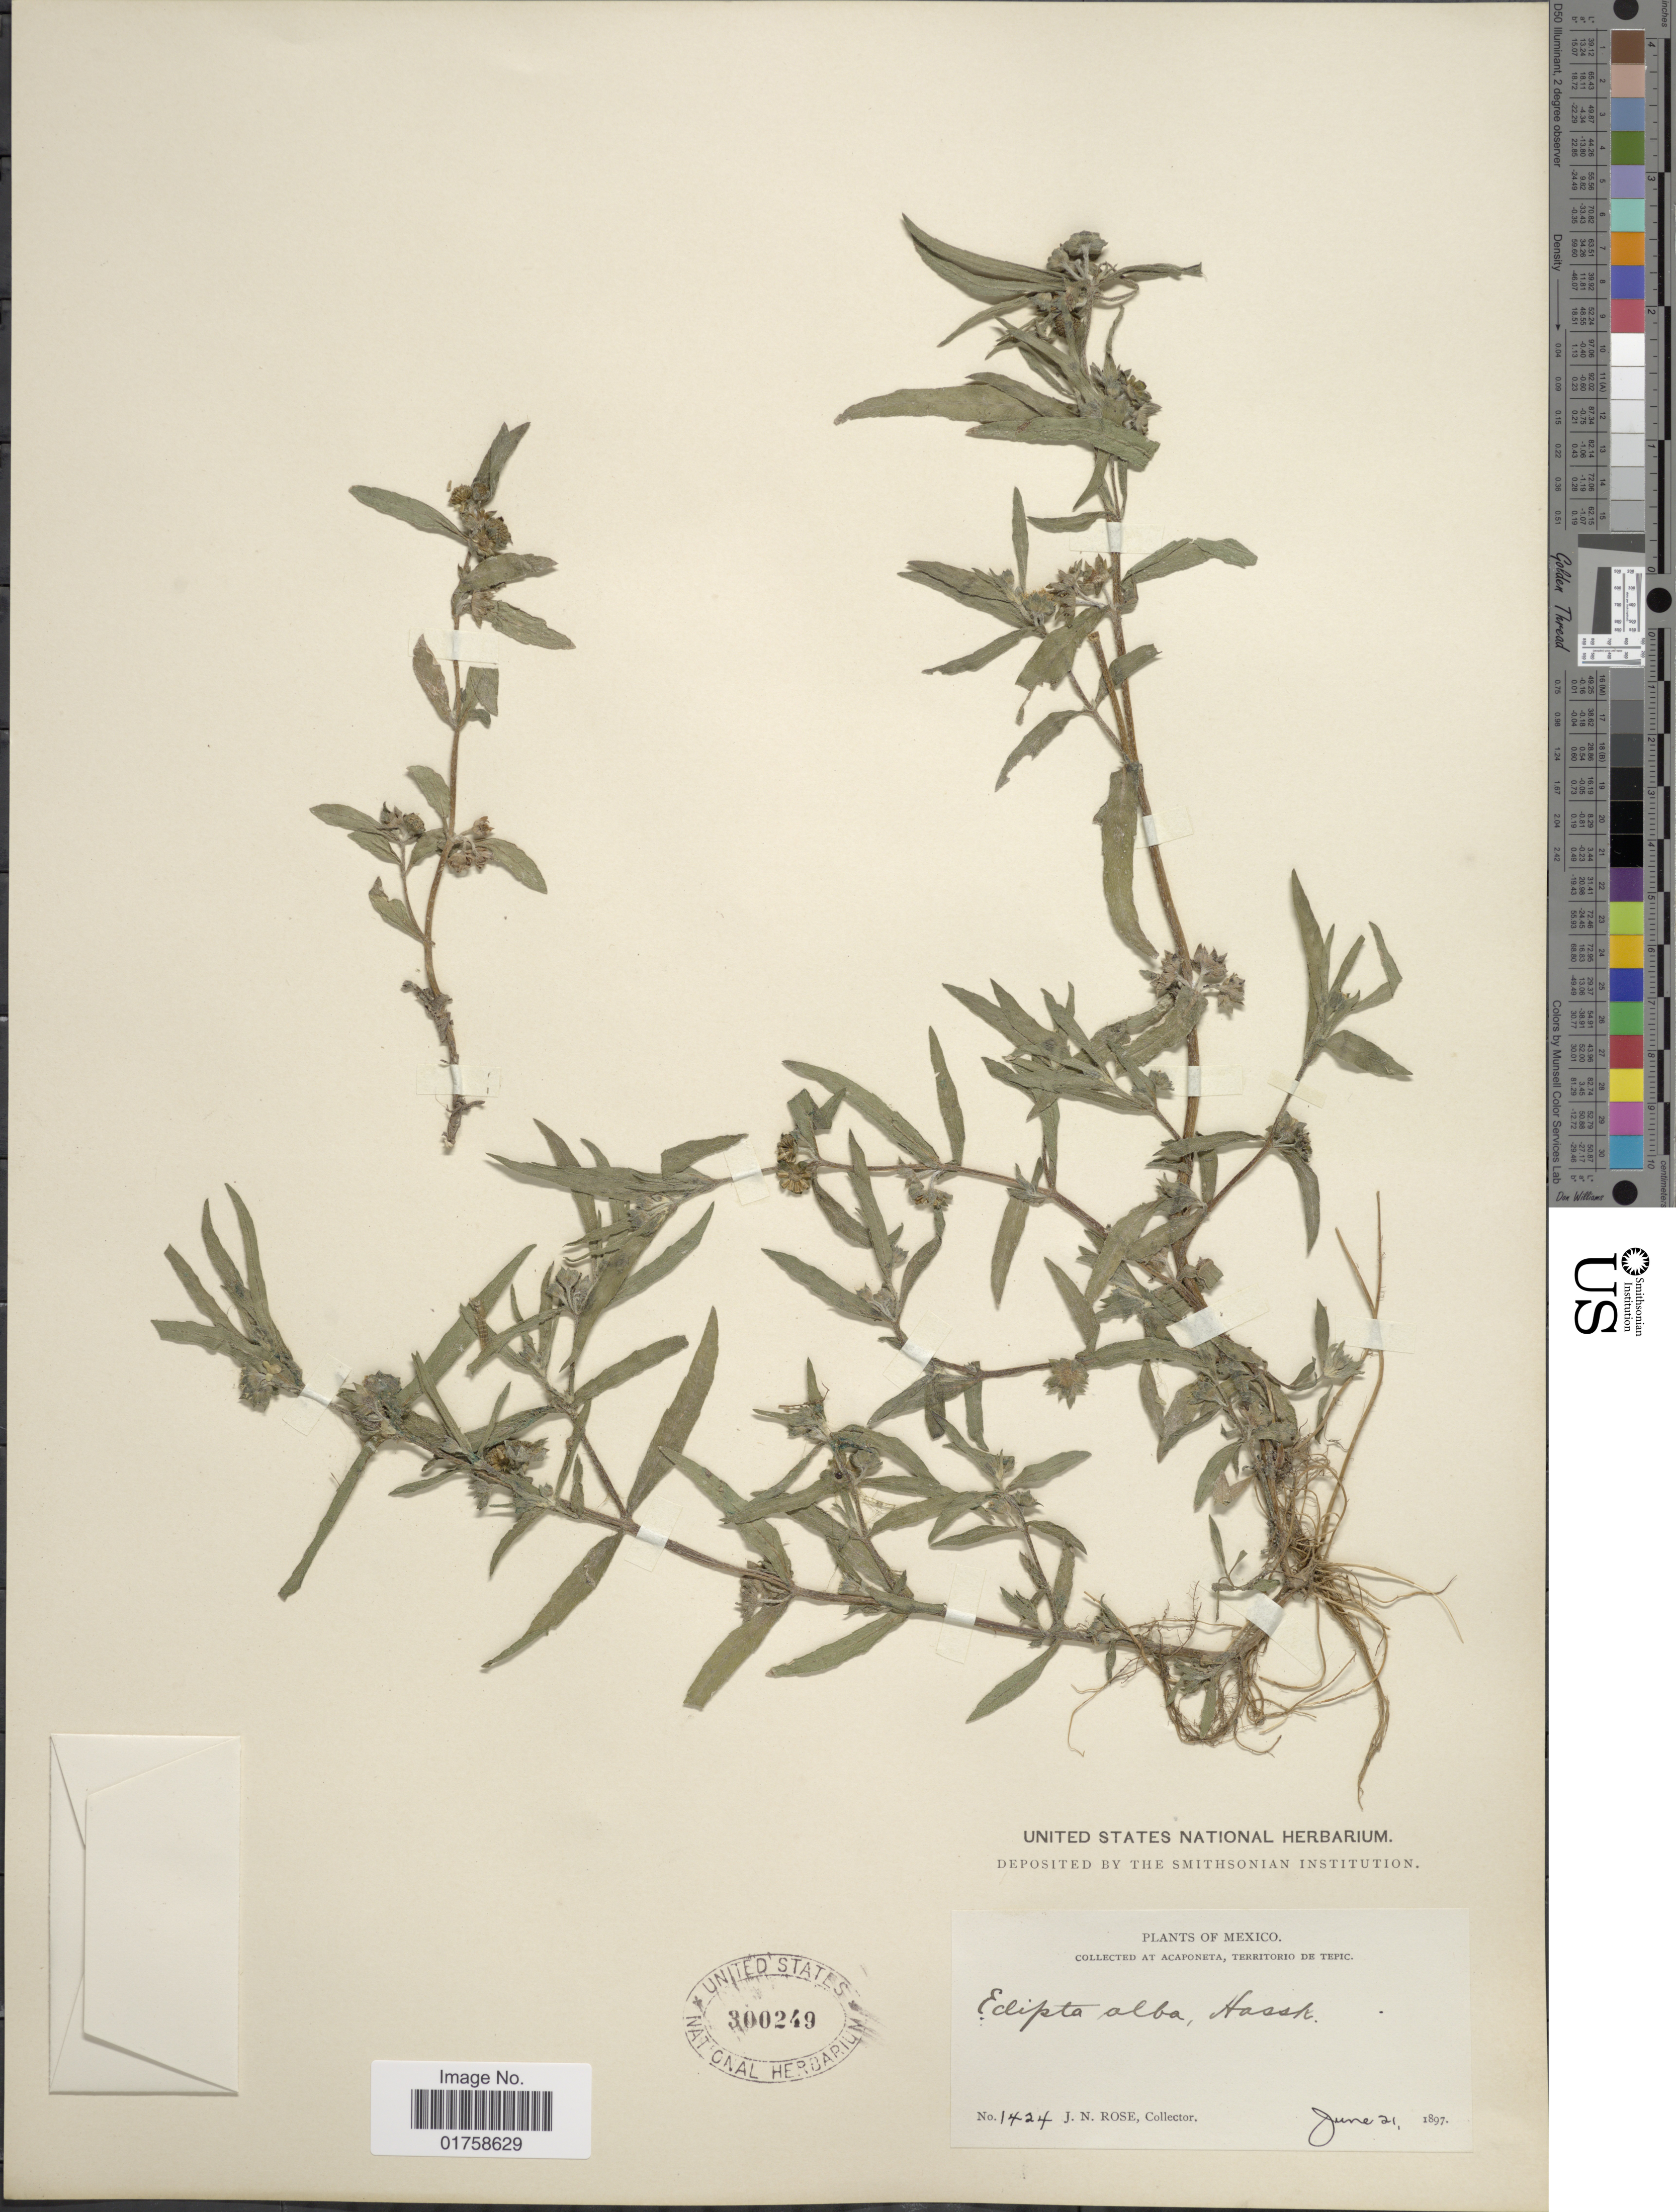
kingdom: Plantae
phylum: Tracheophyta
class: Magnoliopsida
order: Asterales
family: Asteraceae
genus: Eclipta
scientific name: Eclipta alba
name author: (L.) Hassk.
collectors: J. N. Rose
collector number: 1424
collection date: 1897-06-21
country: Mexico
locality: Fco. Morazán. Acaponeta, Territorio de Tepic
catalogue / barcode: US 300249